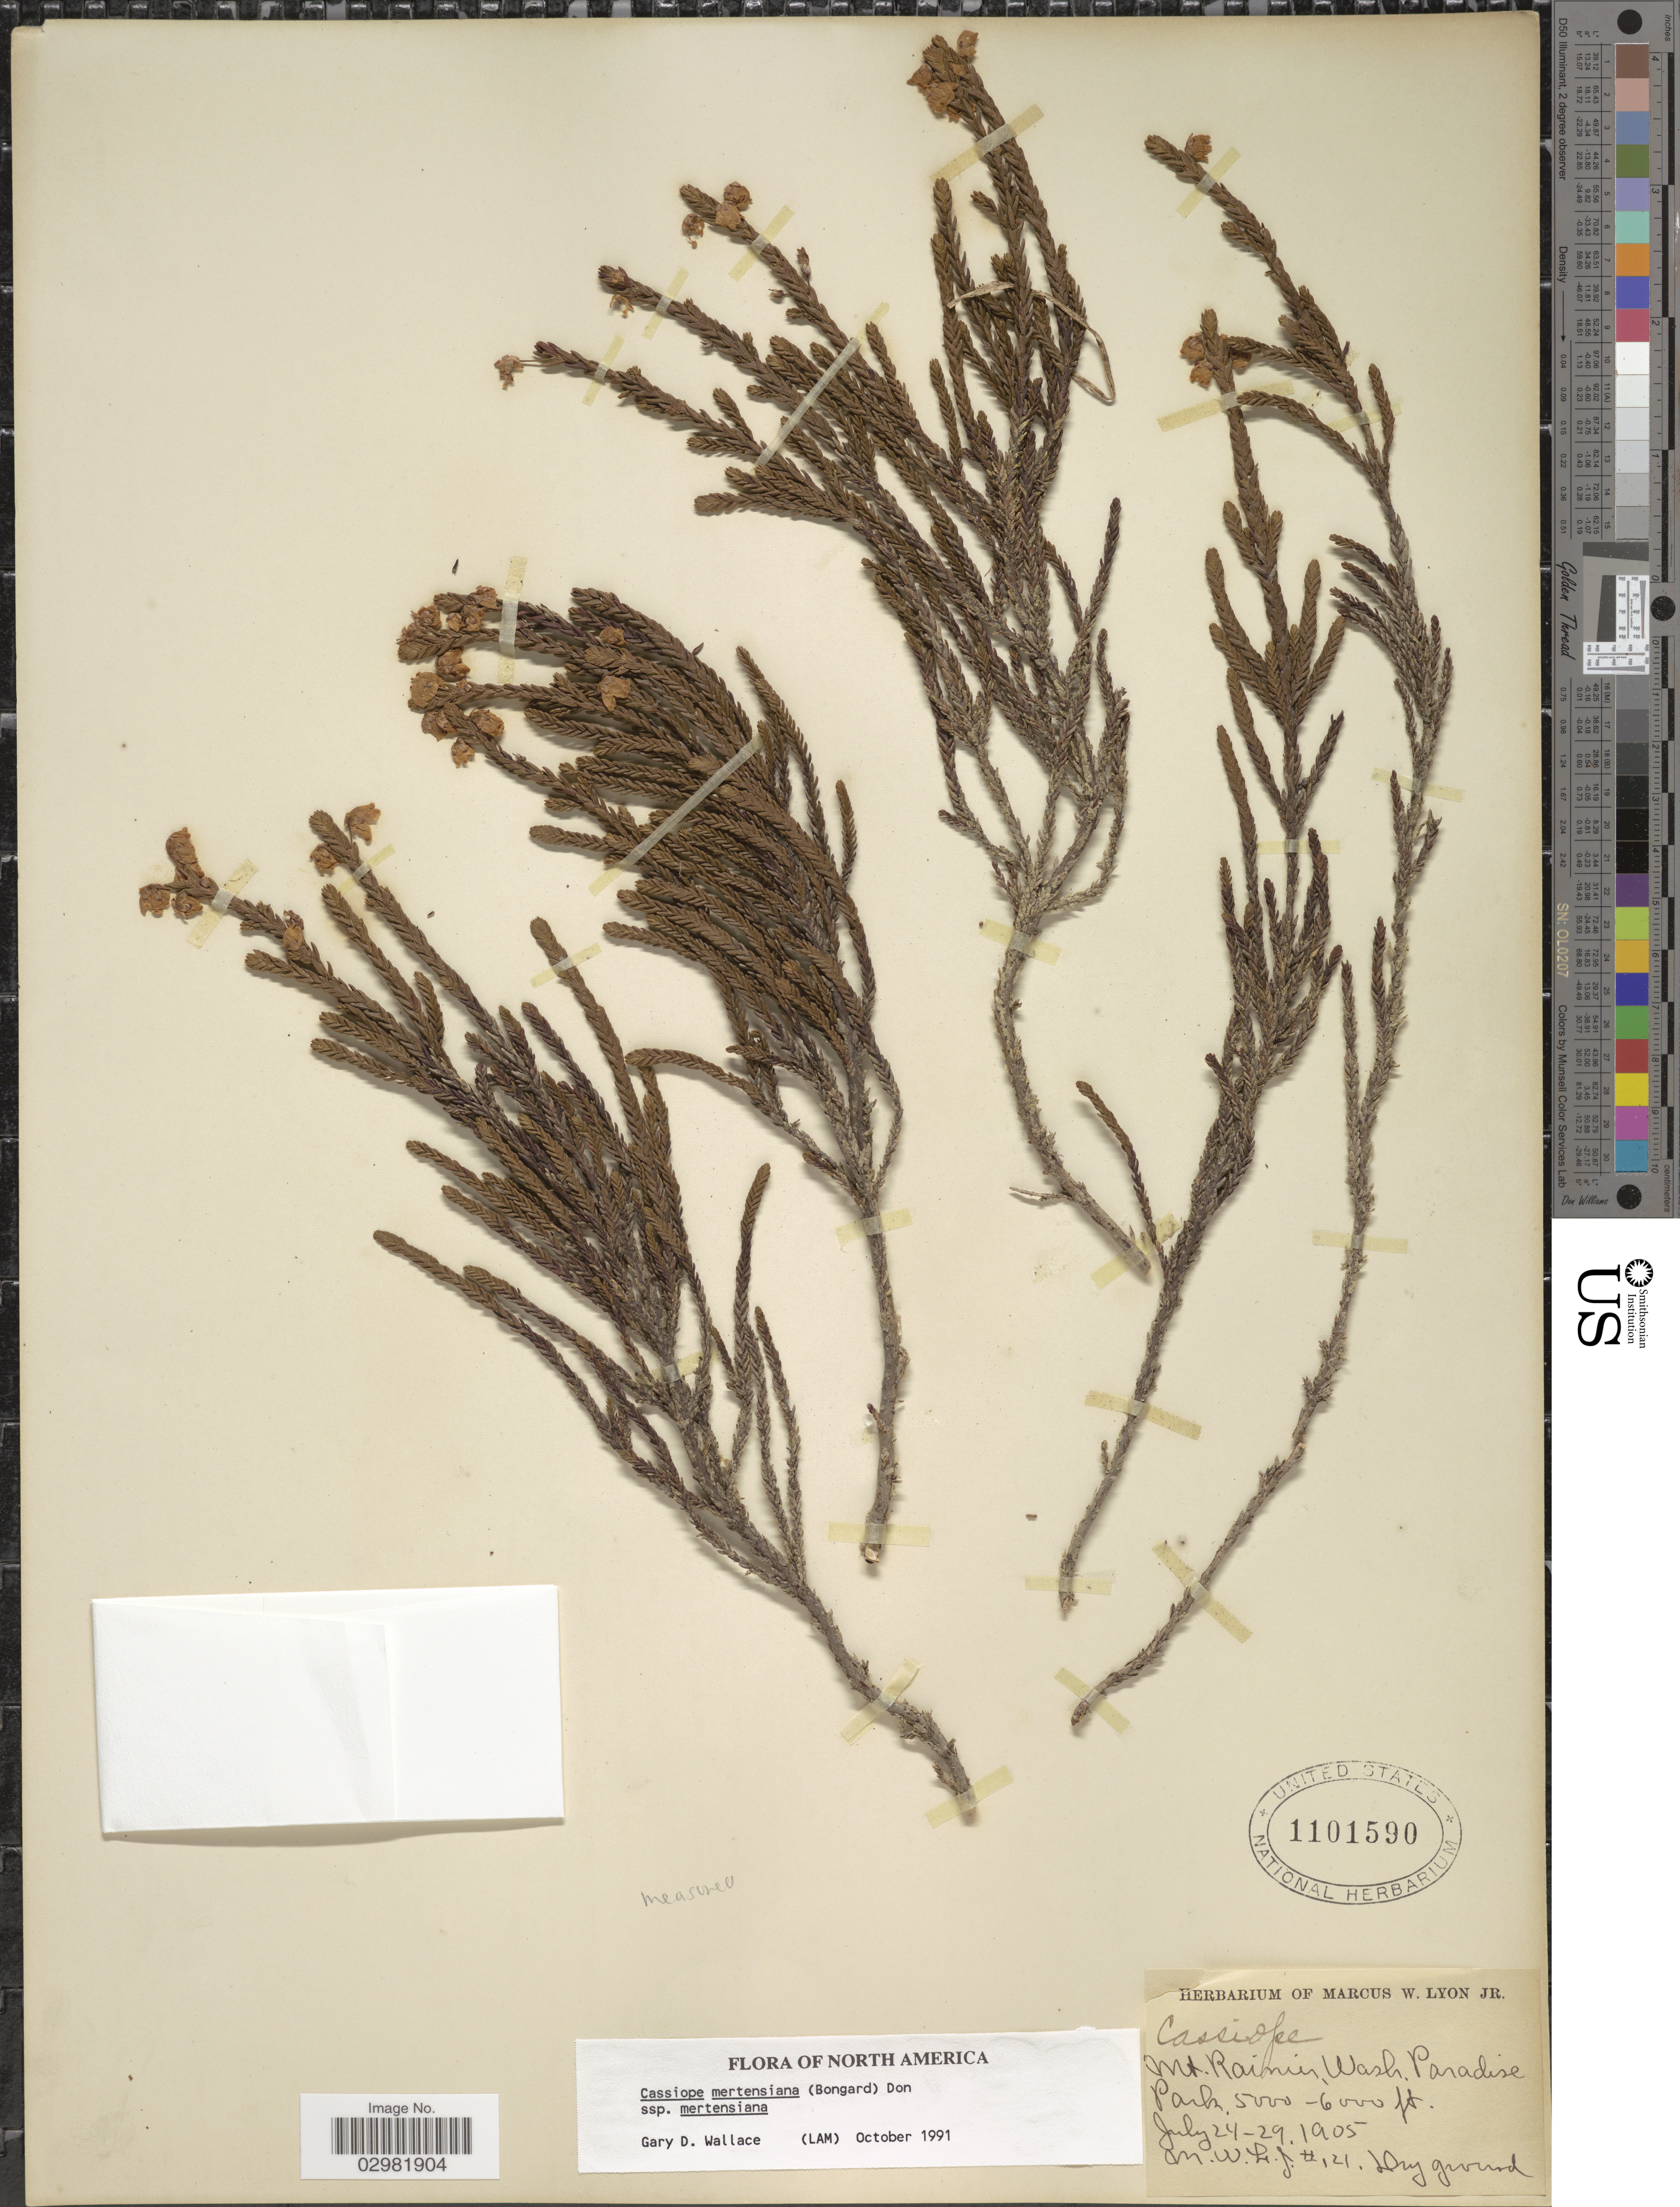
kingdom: Plantae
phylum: Tracheophyta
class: Magnoliopsida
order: Ericales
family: Ericaceae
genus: Cassiope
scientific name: Cassiope mertensiana subsp. mertensiana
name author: (Bong.) G. Don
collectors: M. W. Lyon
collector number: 121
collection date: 1905-07-24/1905-07-29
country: United States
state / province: Washington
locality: Mt. Rainier. Wash. Paradise Park.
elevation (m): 1524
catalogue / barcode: US 1101590